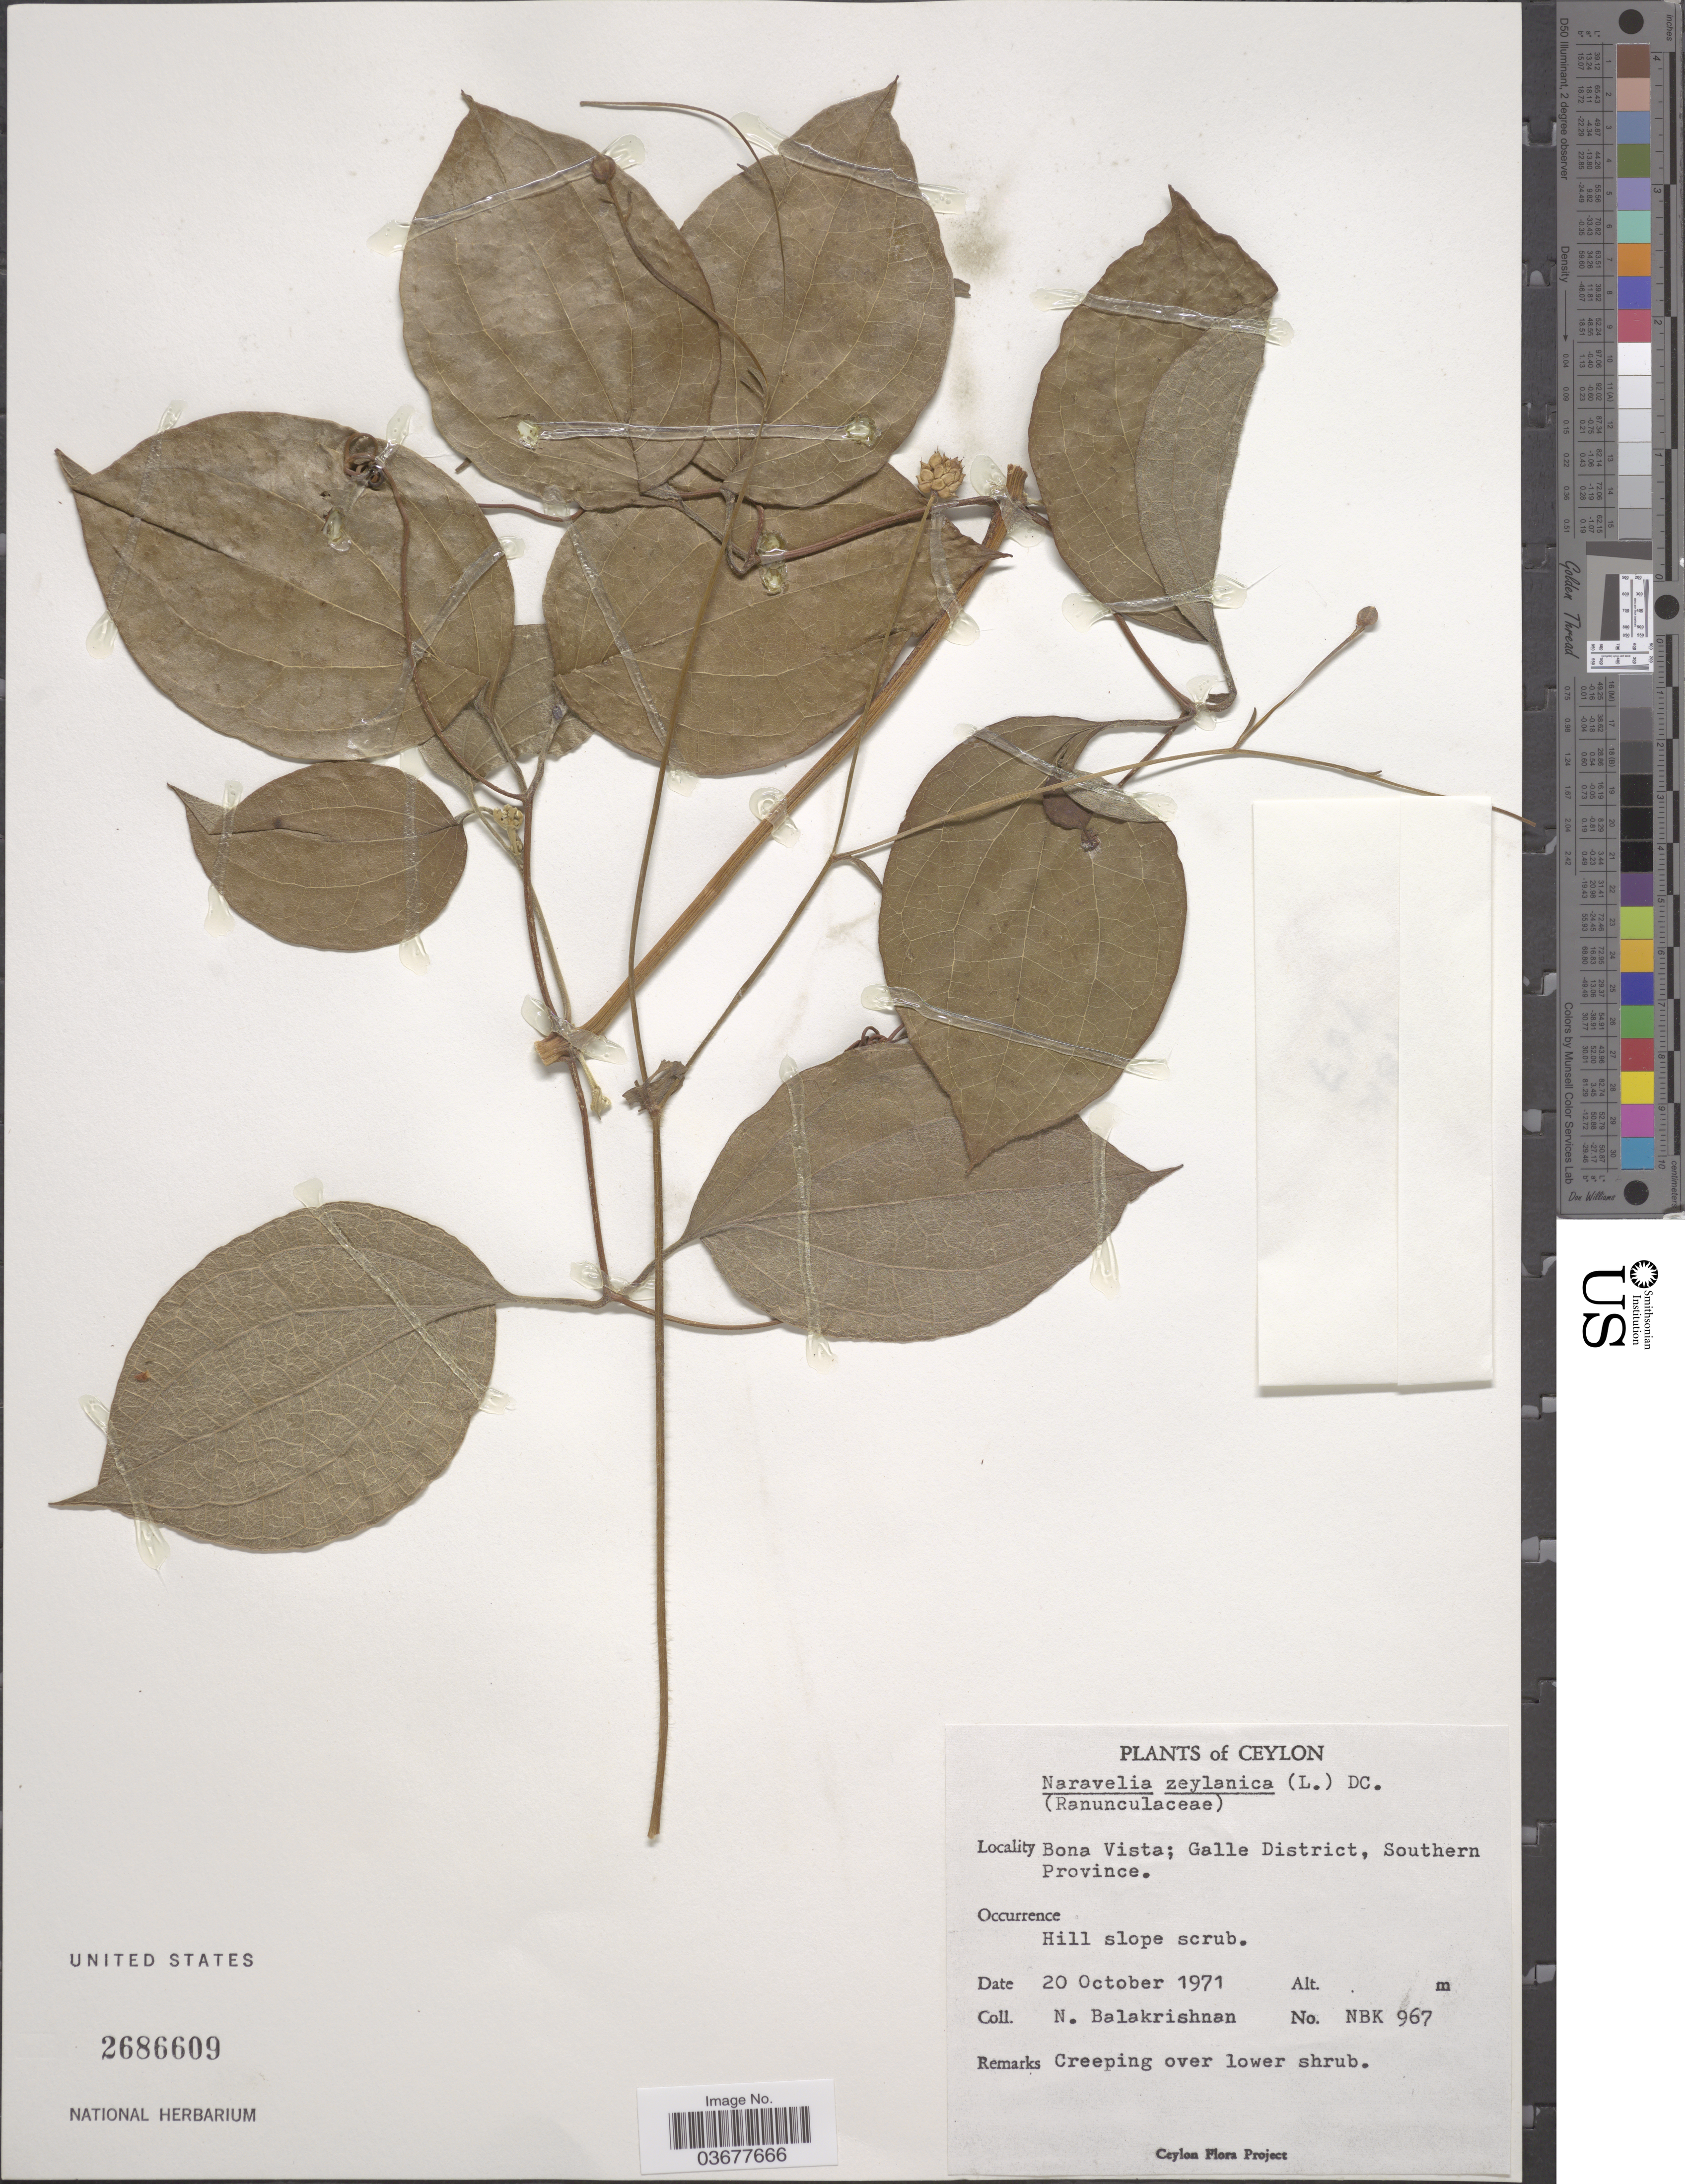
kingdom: Plantae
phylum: Tracheophyta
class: Magnoliopsida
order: Ranunculales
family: Ranunculaceae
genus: Clematis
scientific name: Clematis zeylanica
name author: (L.) Poir.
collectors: N. Balakrishnan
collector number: NBK967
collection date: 1971-10-20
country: Sri Lanka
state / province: Southern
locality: Ceylon. Bona Vista; Galle District.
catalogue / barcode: US 2686609